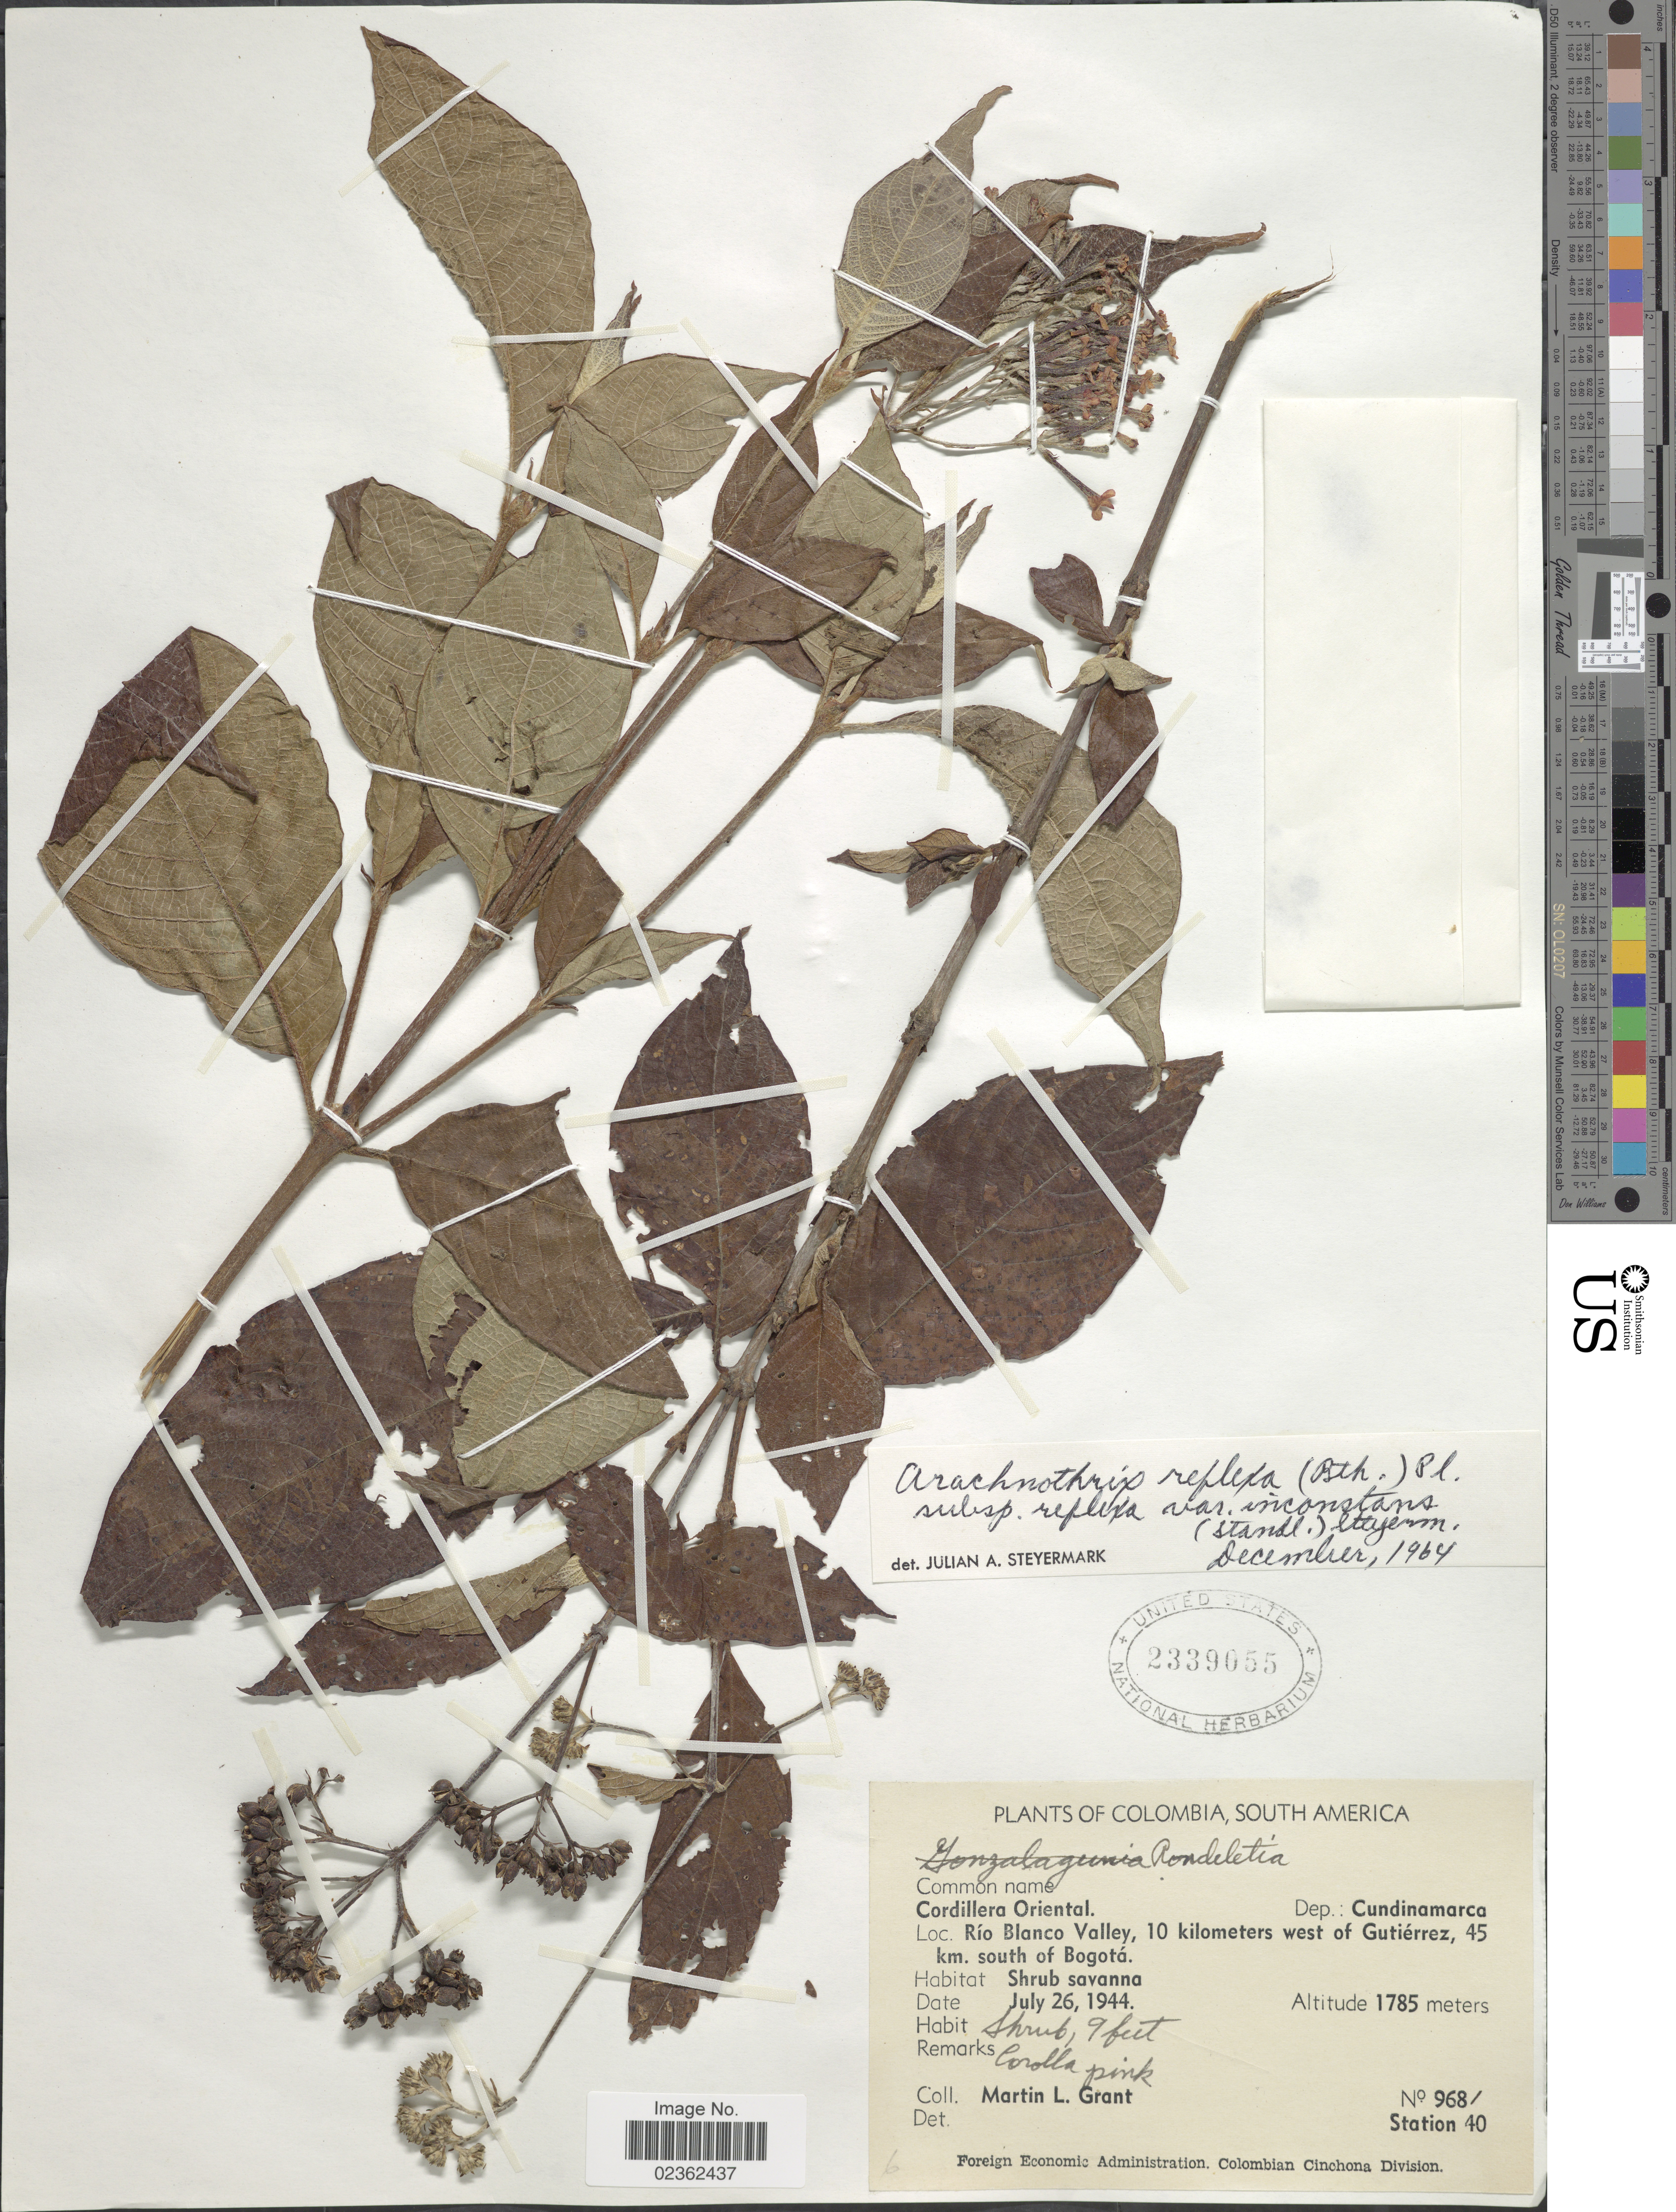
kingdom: Plantae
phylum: Tracheophyta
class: Magnoliopsida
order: Gentianales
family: Rubiaceae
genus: Arachnothryx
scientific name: Arachnothryx reflexa var. inconstans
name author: (Standl.) Steyerm.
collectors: M. L. Grant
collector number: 9681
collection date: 1944-07-26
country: Colombia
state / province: Cundinamarca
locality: Cordillera Oriental, Rio Blanco Valley, 10 kilometers west of Gutierrez, 45 km. south of Bogota.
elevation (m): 1785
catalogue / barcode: US 2339055